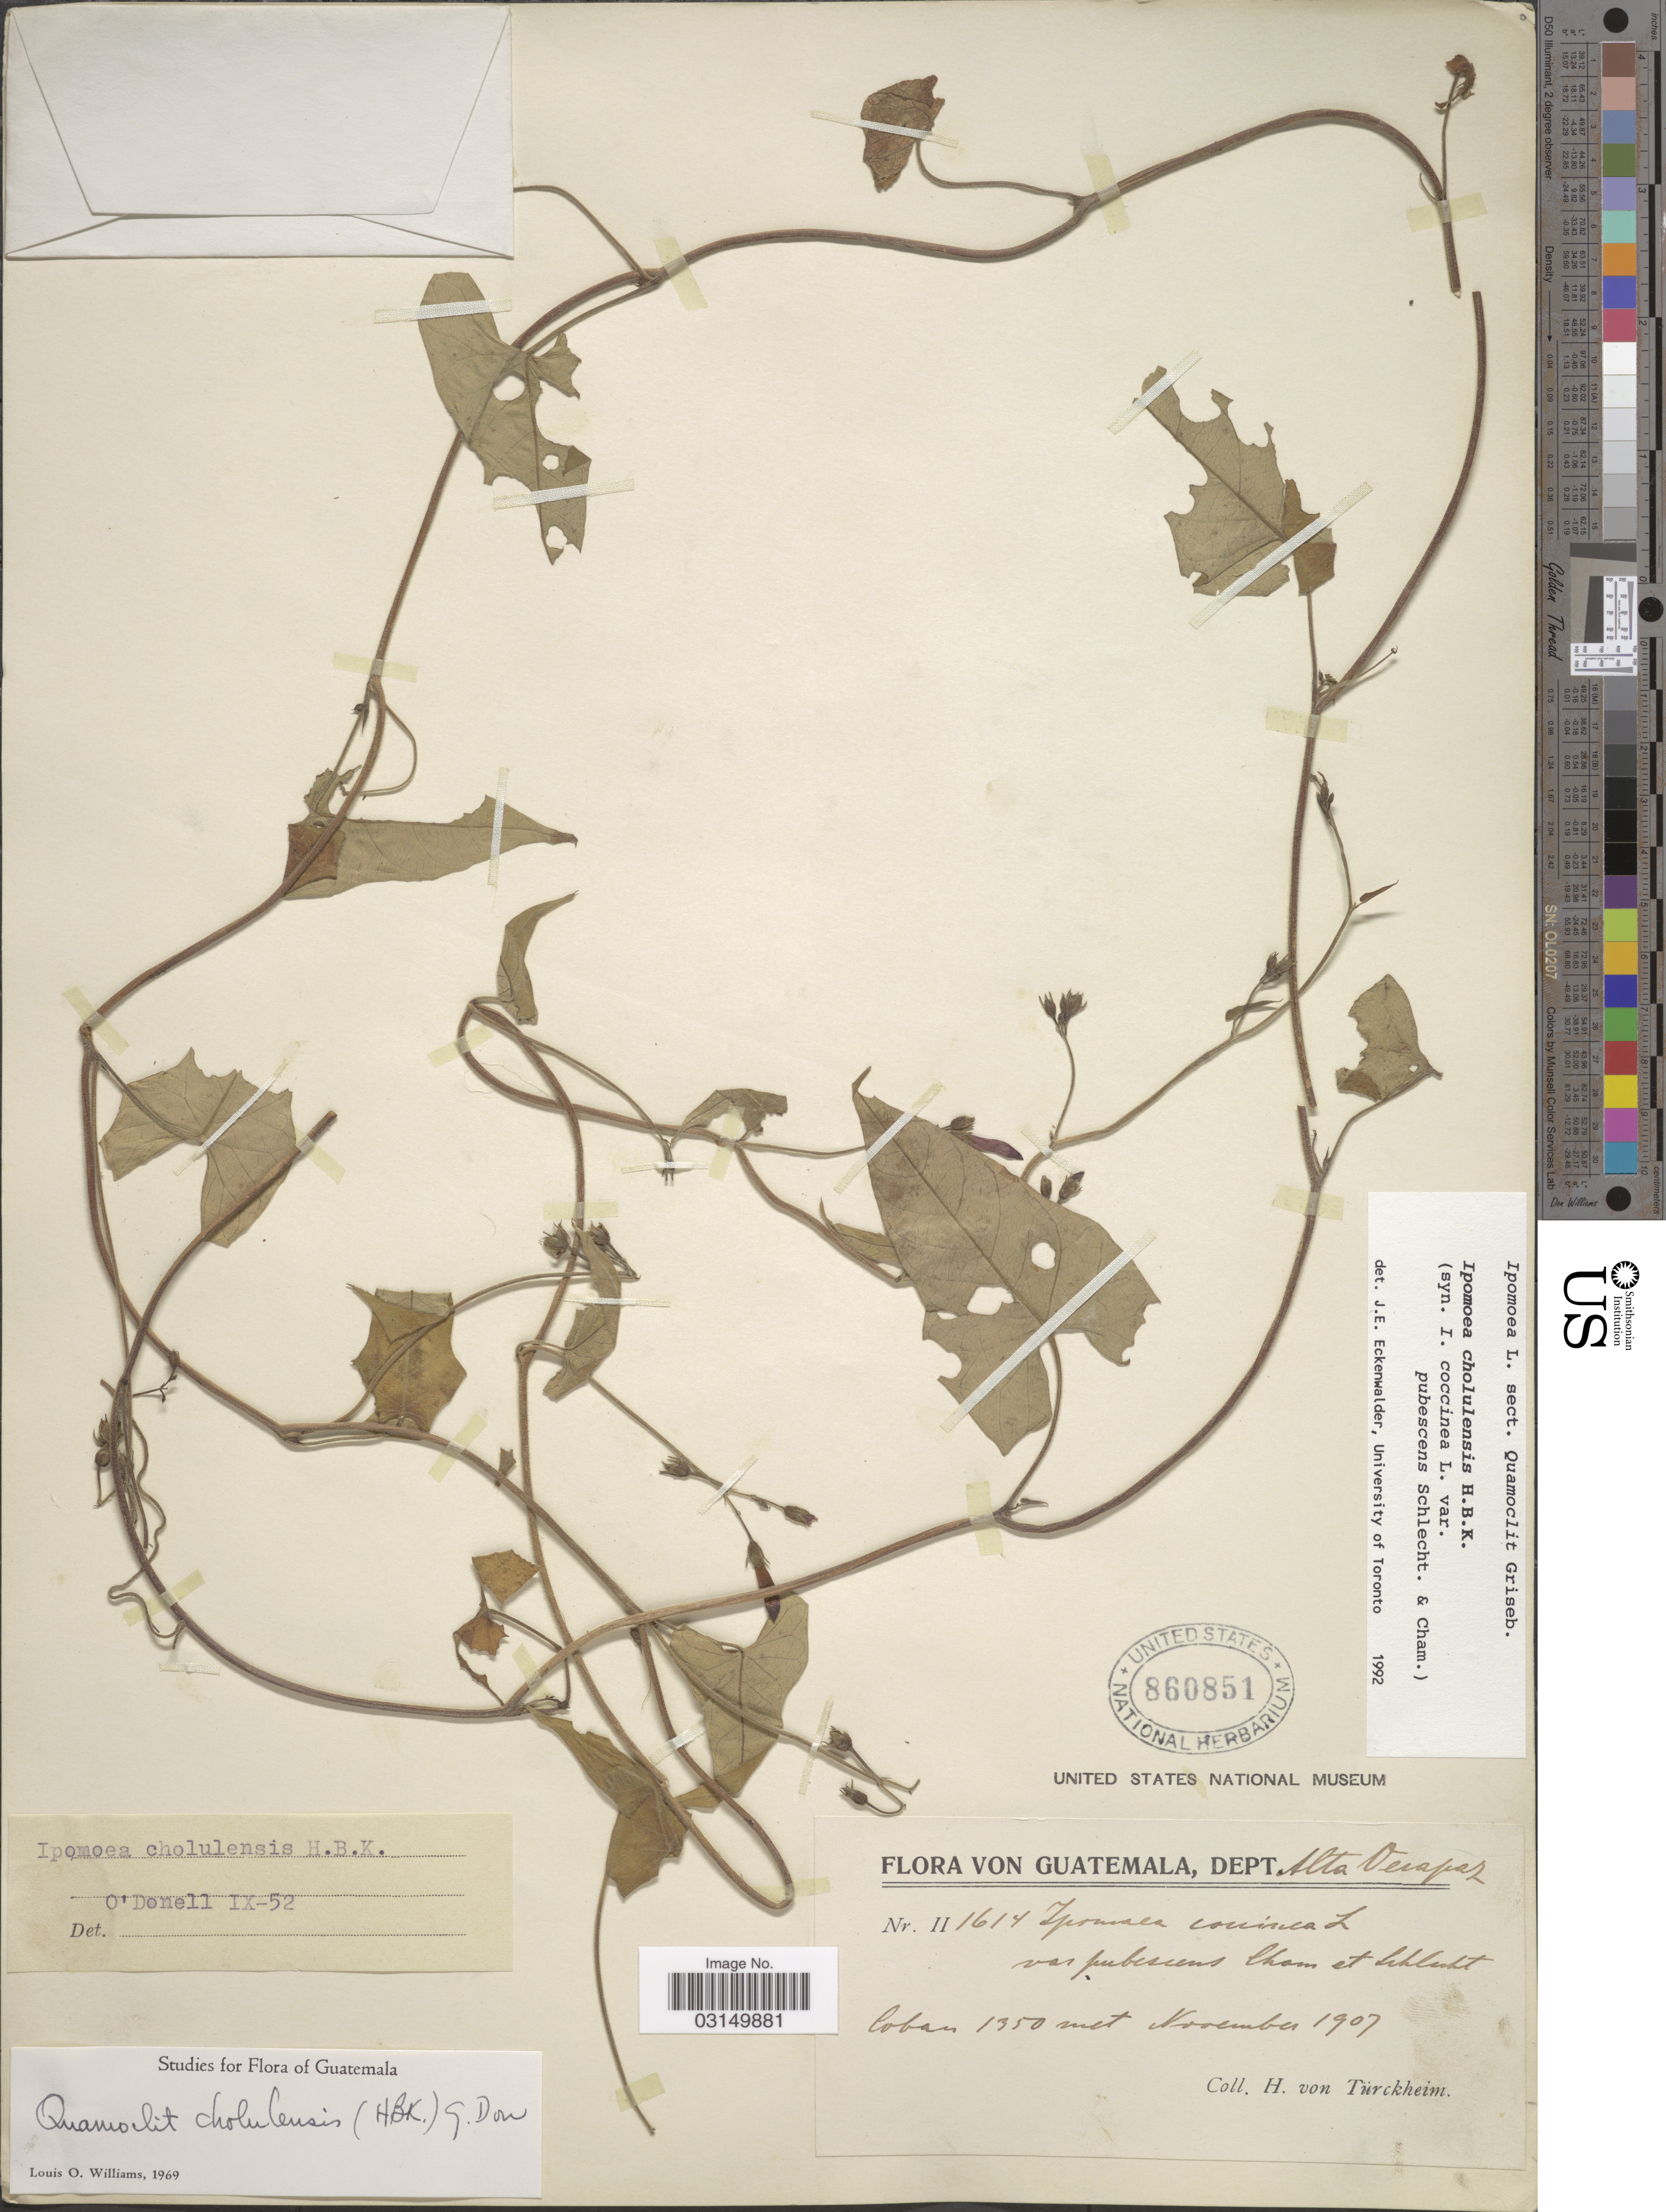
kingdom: Plantae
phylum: Tracheophyta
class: Magnoliopsida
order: Solanales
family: Convolvulaceae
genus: Ipomoea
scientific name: Ipomoea cholulensis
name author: Kunth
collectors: H. von Türckheim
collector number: II 1614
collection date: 1907-11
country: Guatemala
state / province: Alta Verapaz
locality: Dept. Alta Verapaz, Coban.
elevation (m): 1350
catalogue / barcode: US 860851